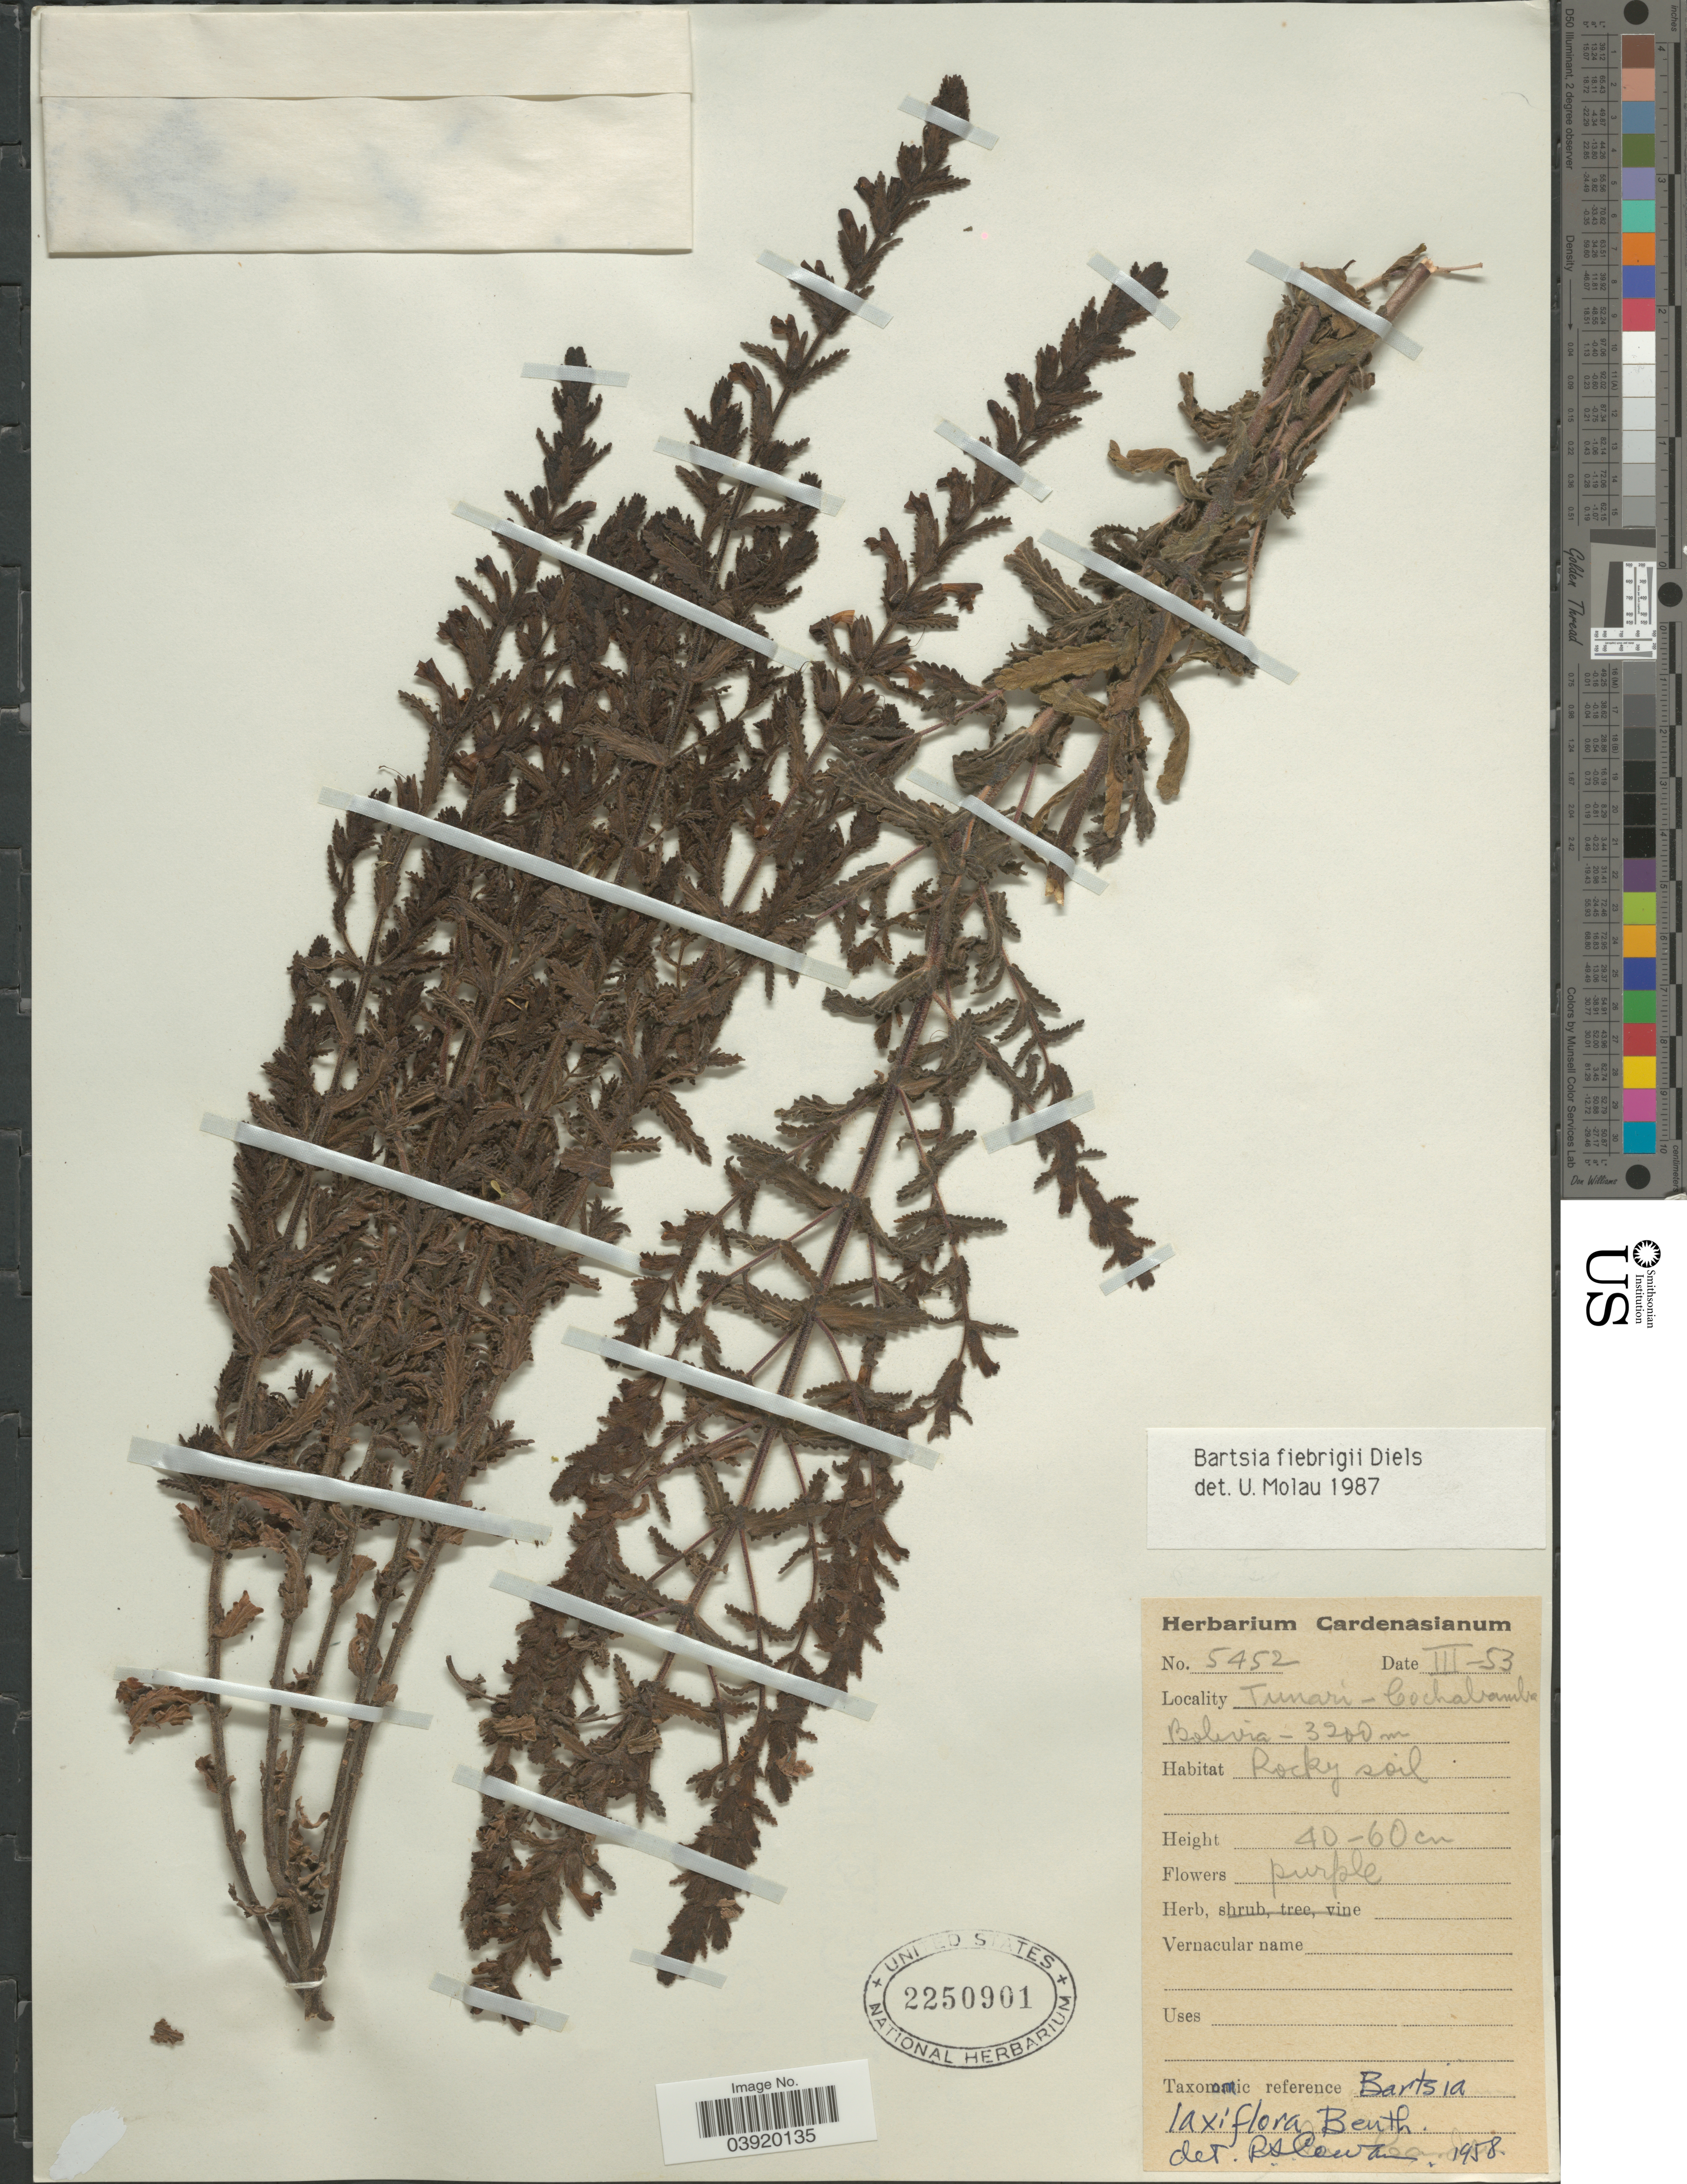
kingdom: Plantae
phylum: Tracheophyta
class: Magnoliopsida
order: Lamiales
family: Orobanchaceae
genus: Bartsia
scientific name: Bartsia fiebrigii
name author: Diels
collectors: M. Cárdenas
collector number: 5452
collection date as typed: Transcribed d/m/y: /3/53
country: Bolivia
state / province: Cochabamba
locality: Tunari.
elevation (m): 3200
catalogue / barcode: US 2250901